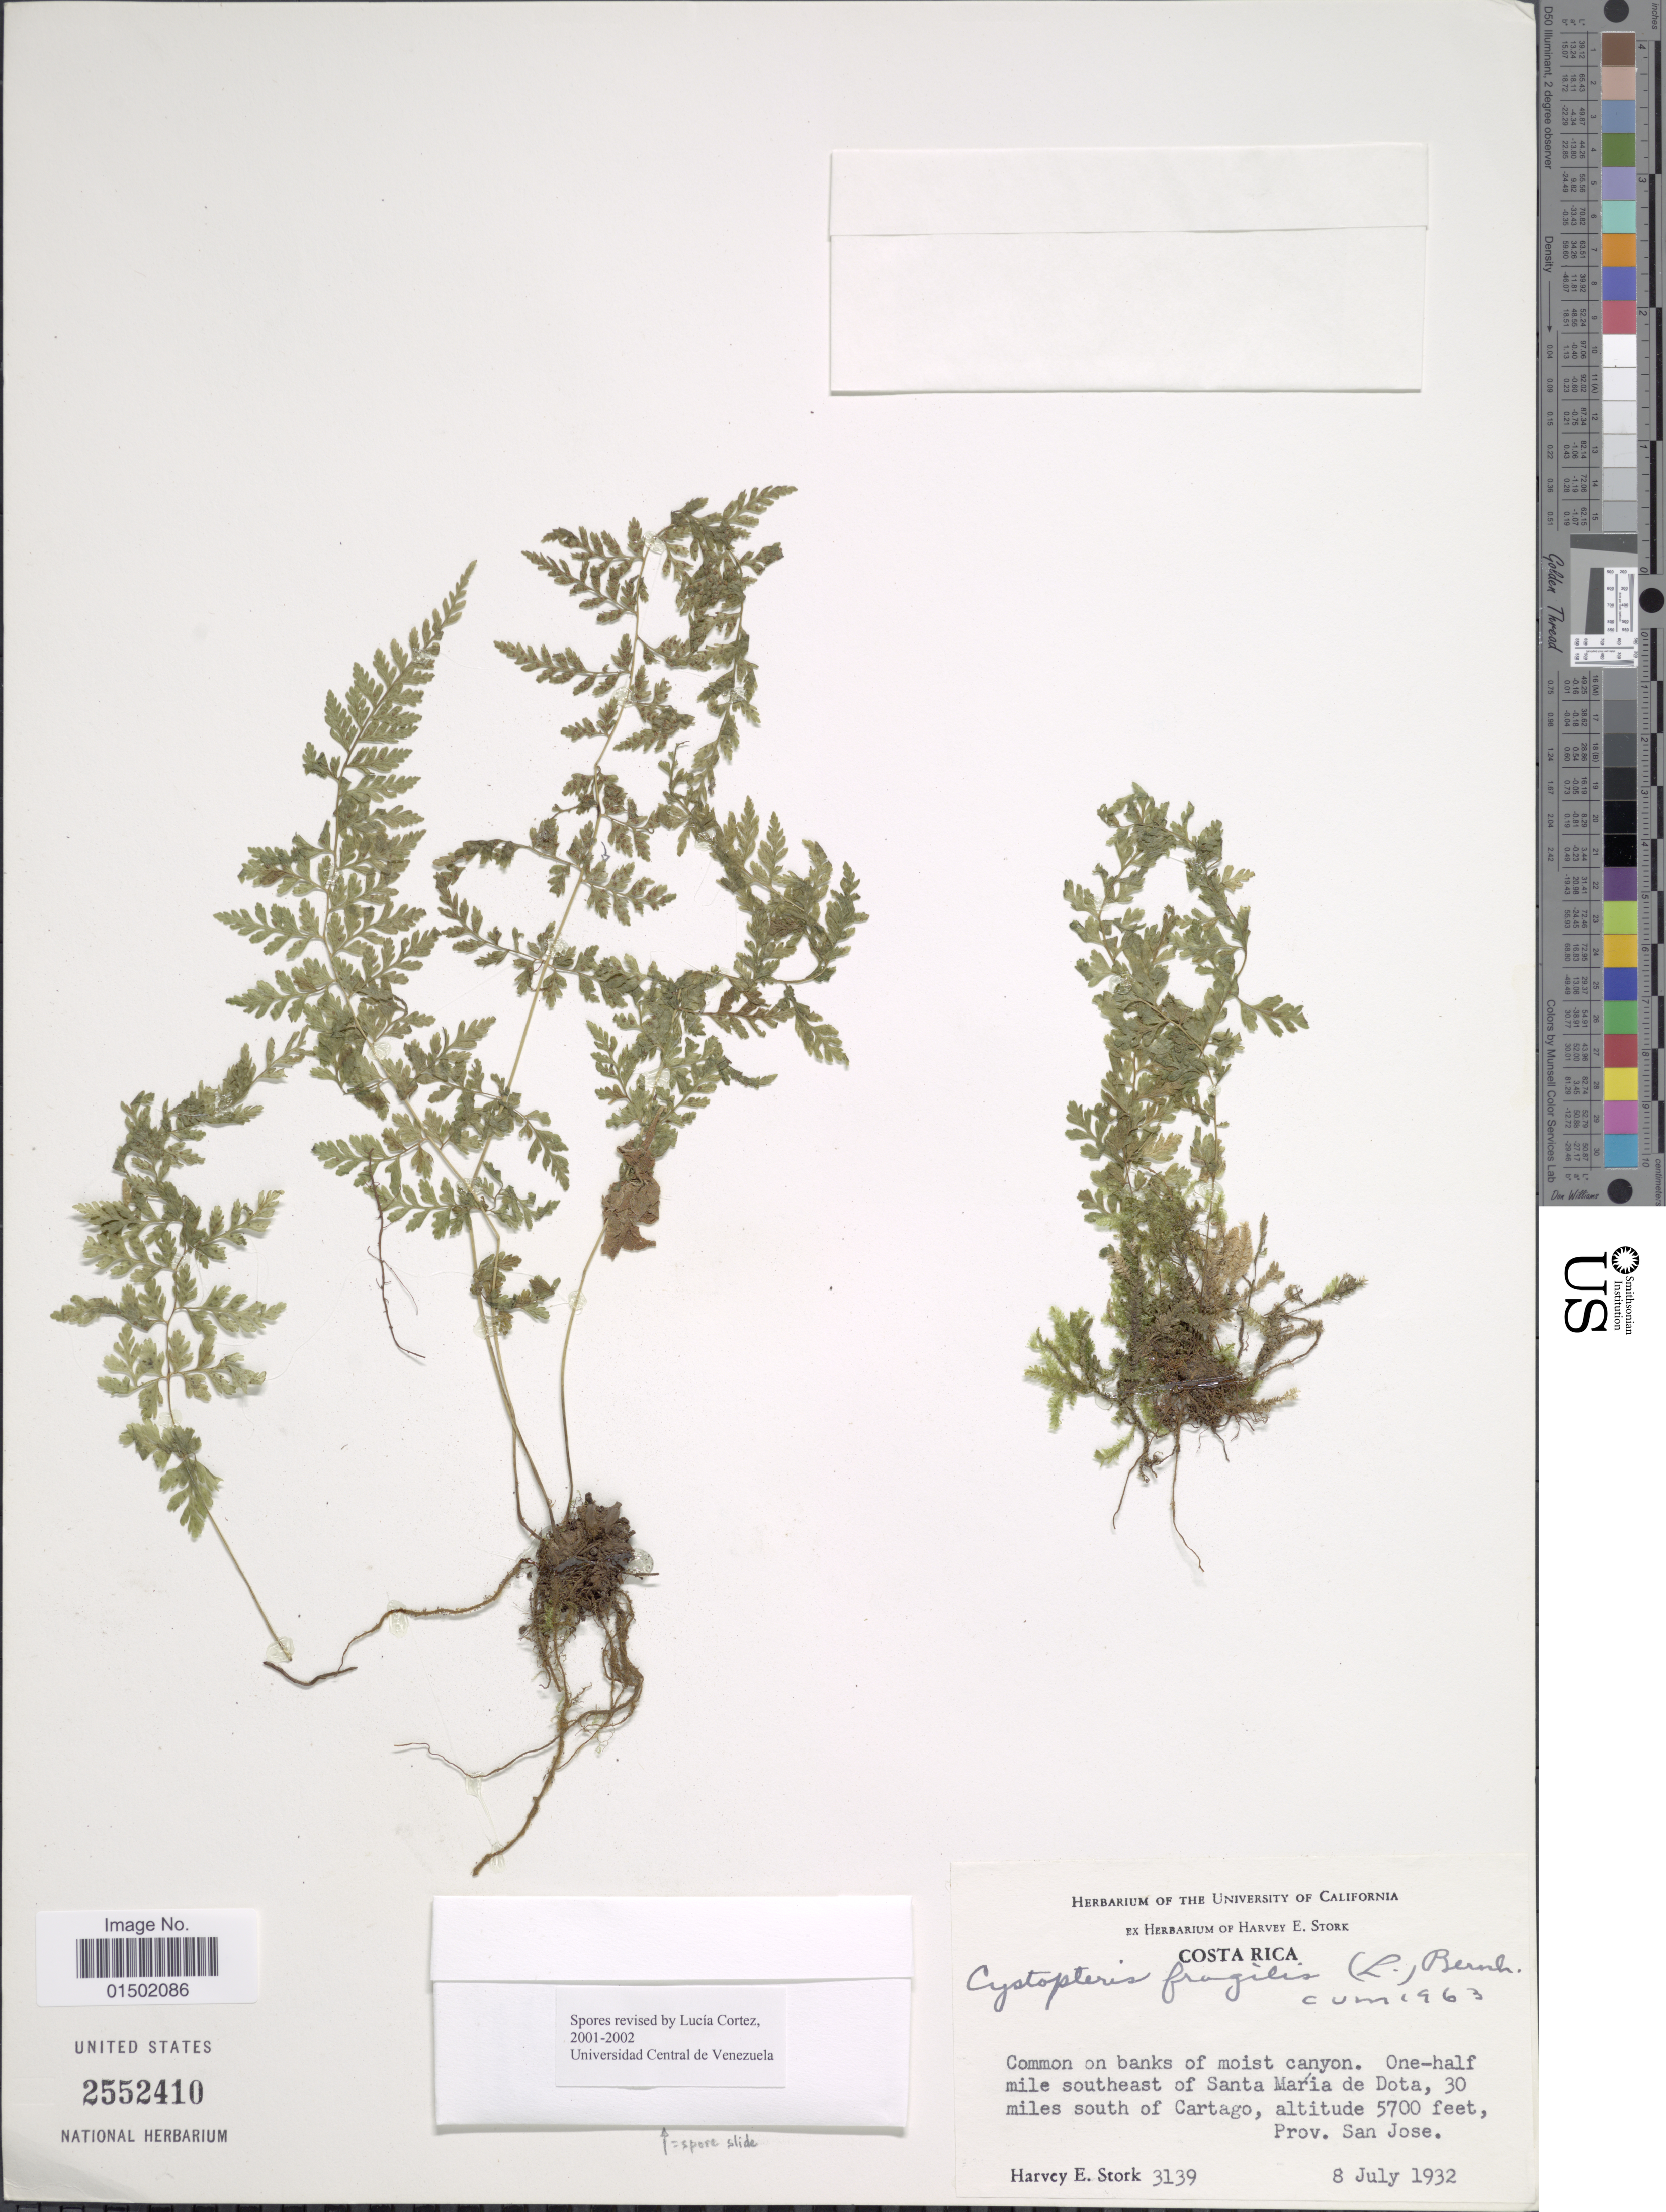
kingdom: Plantae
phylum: Tracheophyta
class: Polypodiopsida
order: Polypodiales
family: Cystopteridaceae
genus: Cystopteris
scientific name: Cystopteris fragilis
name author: (L.) Bernh.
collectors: H. E. Stork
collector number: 3139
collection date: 1932-07-08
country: Costa Rica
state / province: San José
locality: One-half mile southeast of Santa Maria de Dota, 30 miles south of Cartago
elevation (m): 1737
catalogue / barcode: US 2552410